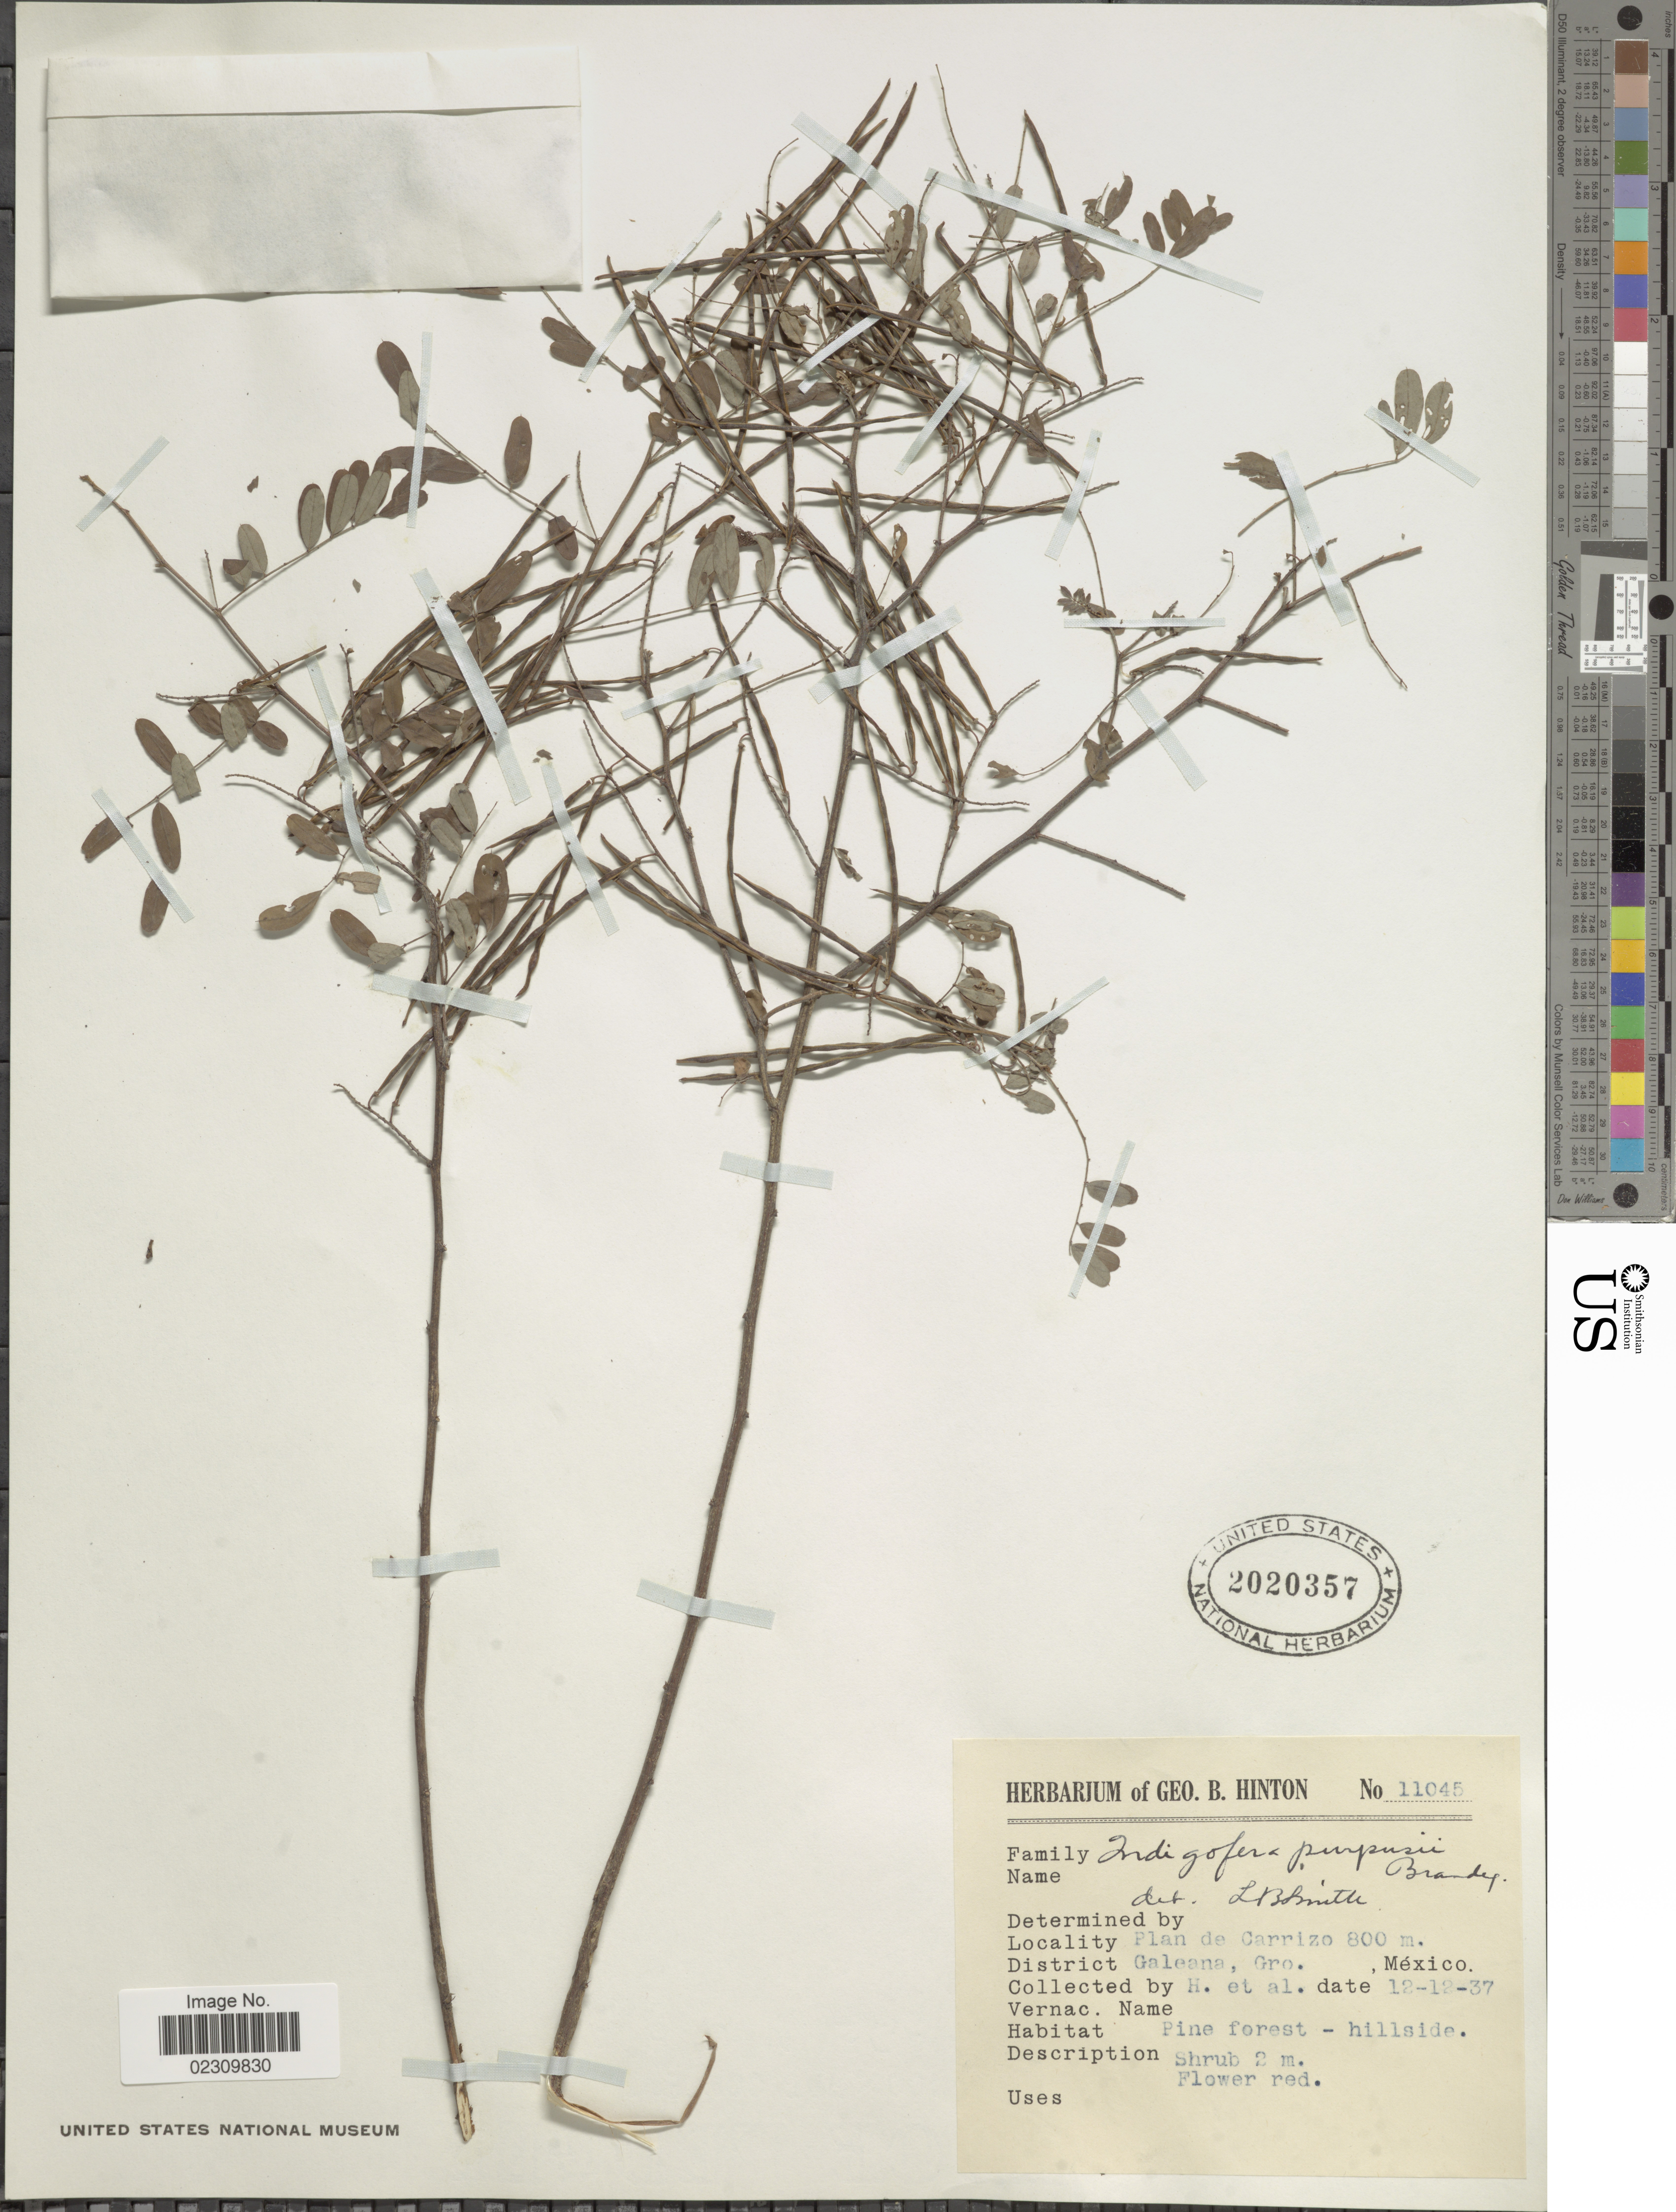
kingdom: Plantae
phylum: Tracheophyta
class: Magnoliopsida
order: Fabales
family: Fabaceae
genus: Indigofera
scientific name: Indigofera purpusii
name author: Brandegee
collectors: G. B. Hinton & et al.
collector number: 11045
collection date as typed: Transcribed d/m/y: 12/12/37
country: Mexico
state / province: Guerrero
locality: Plan de Carrizo, District Galeana, Gro.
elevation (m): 800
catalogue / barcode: US 2020357